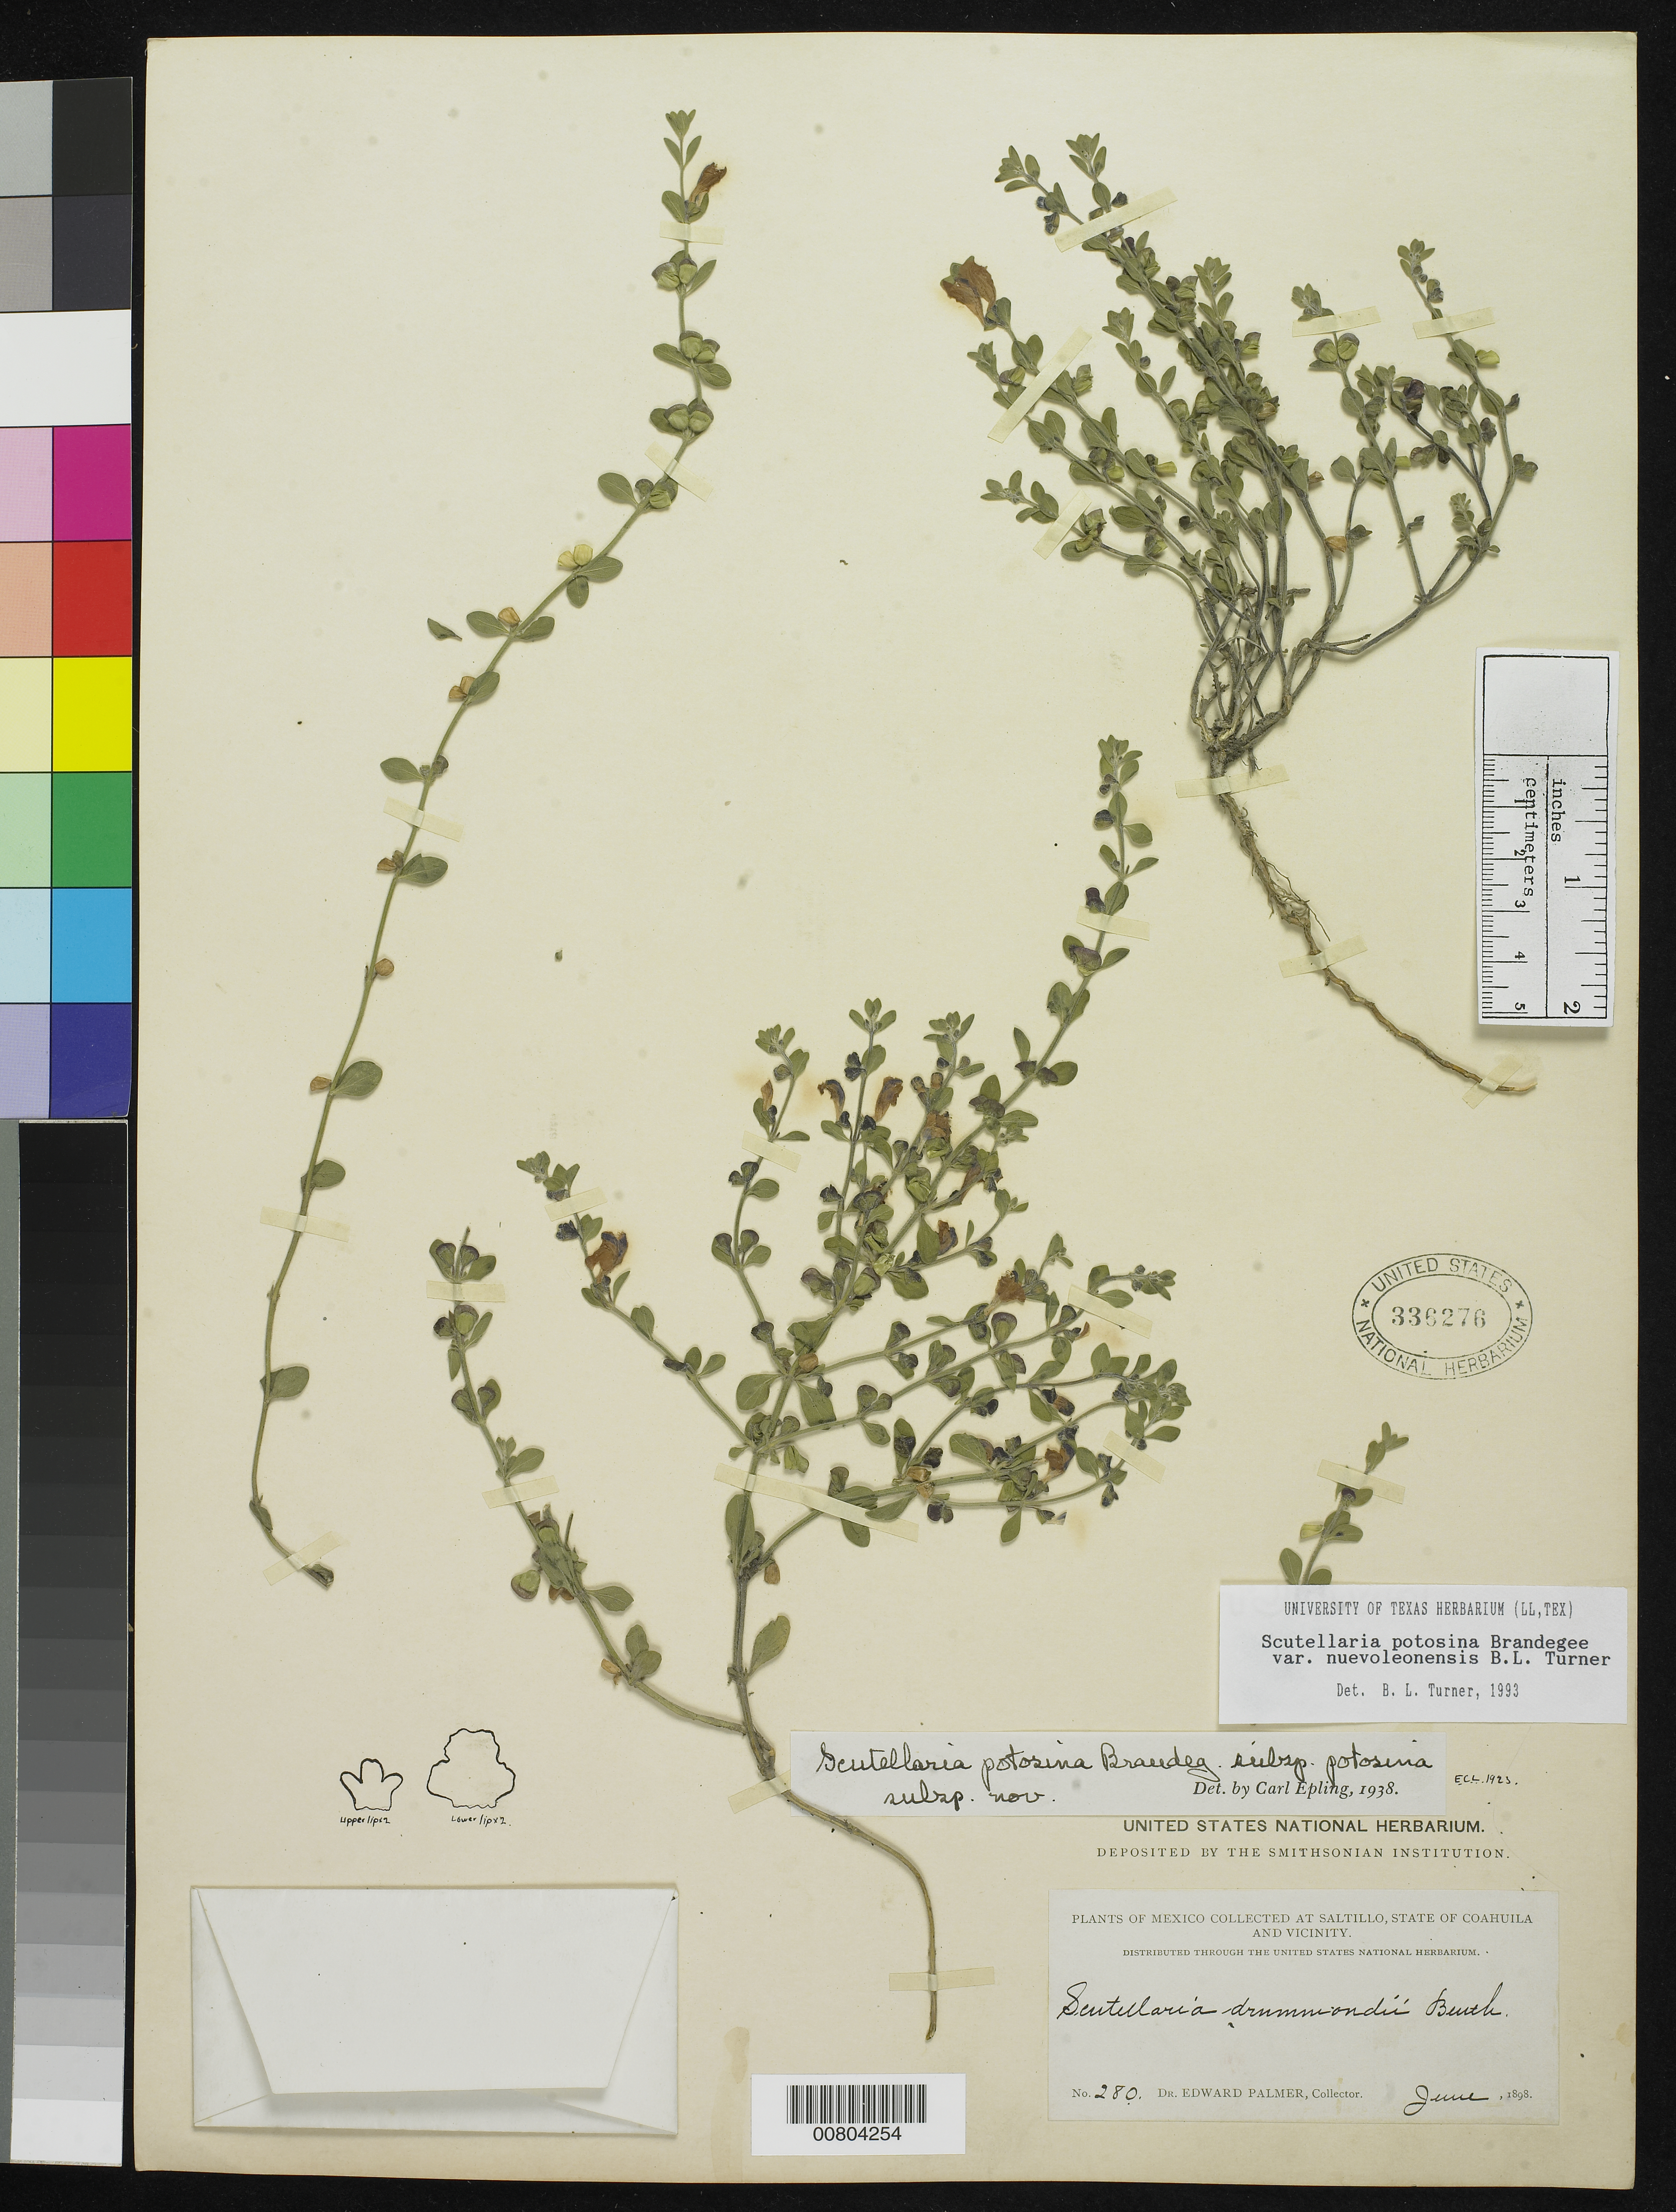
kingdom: Plantae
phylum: Tracheophyta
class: Magnoliopsida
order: Lamiales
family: Lamiaceae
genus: Scutellaria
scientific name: Scutellaria potosina var. nuevoleonensis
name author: Brandegee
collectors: E. Palmer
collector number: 280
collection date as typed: Jun 1898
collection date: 1898-06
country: Mexico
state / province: Coahuila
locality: Saltillo, Coahuila and vicinity.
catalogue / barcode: US 336276